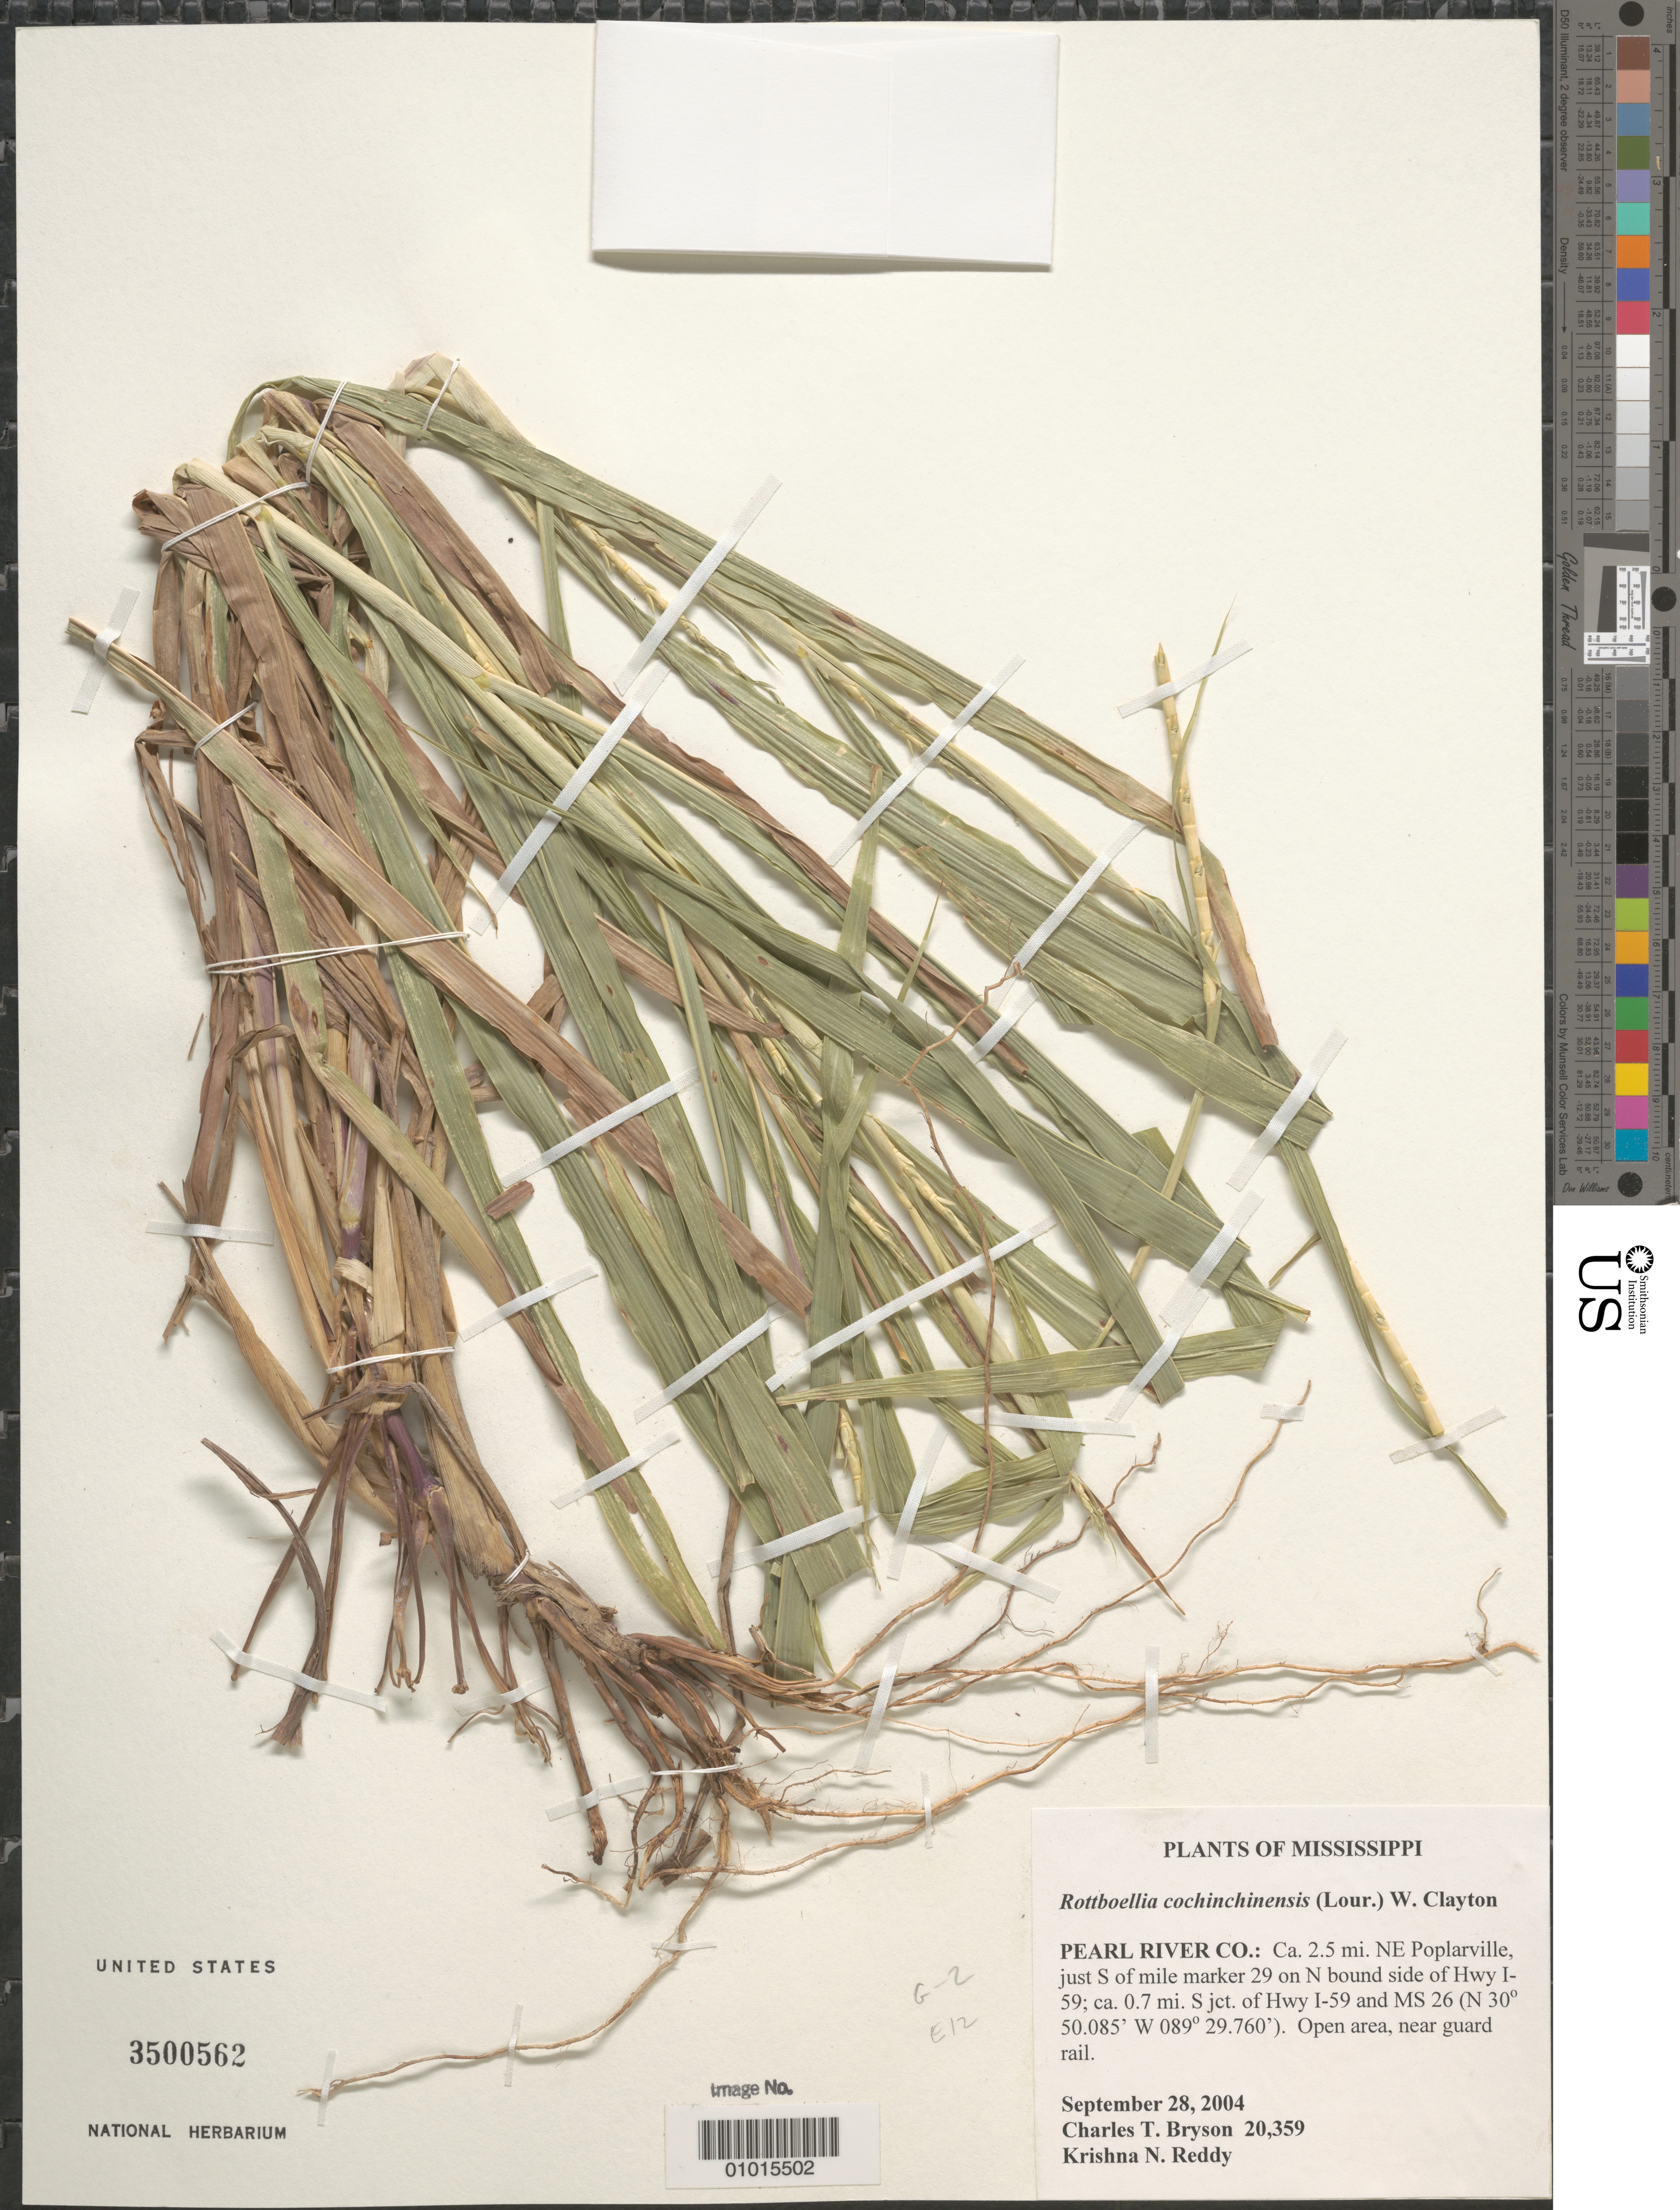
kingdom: Plantae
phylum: Tracheophyta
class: Liliopsida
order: Poales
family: Poaceae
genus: Rottboellia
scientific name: Rottboellia cochinchinensis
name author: (Lour.) Clayton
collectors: C. Bryson & K. Reddy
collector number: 20359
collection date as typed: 28 Sep 2004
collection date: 2004-09-28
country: United States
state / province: Mississippi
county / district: Pearl River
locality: Ca. 2.5 mi NE Poplarville, just S of mile marker 29 on N bound side of Hwy I-59; ca. 0.7 mi. S jct. of Hwy I-59 and MS 26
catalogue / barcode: US 3500562